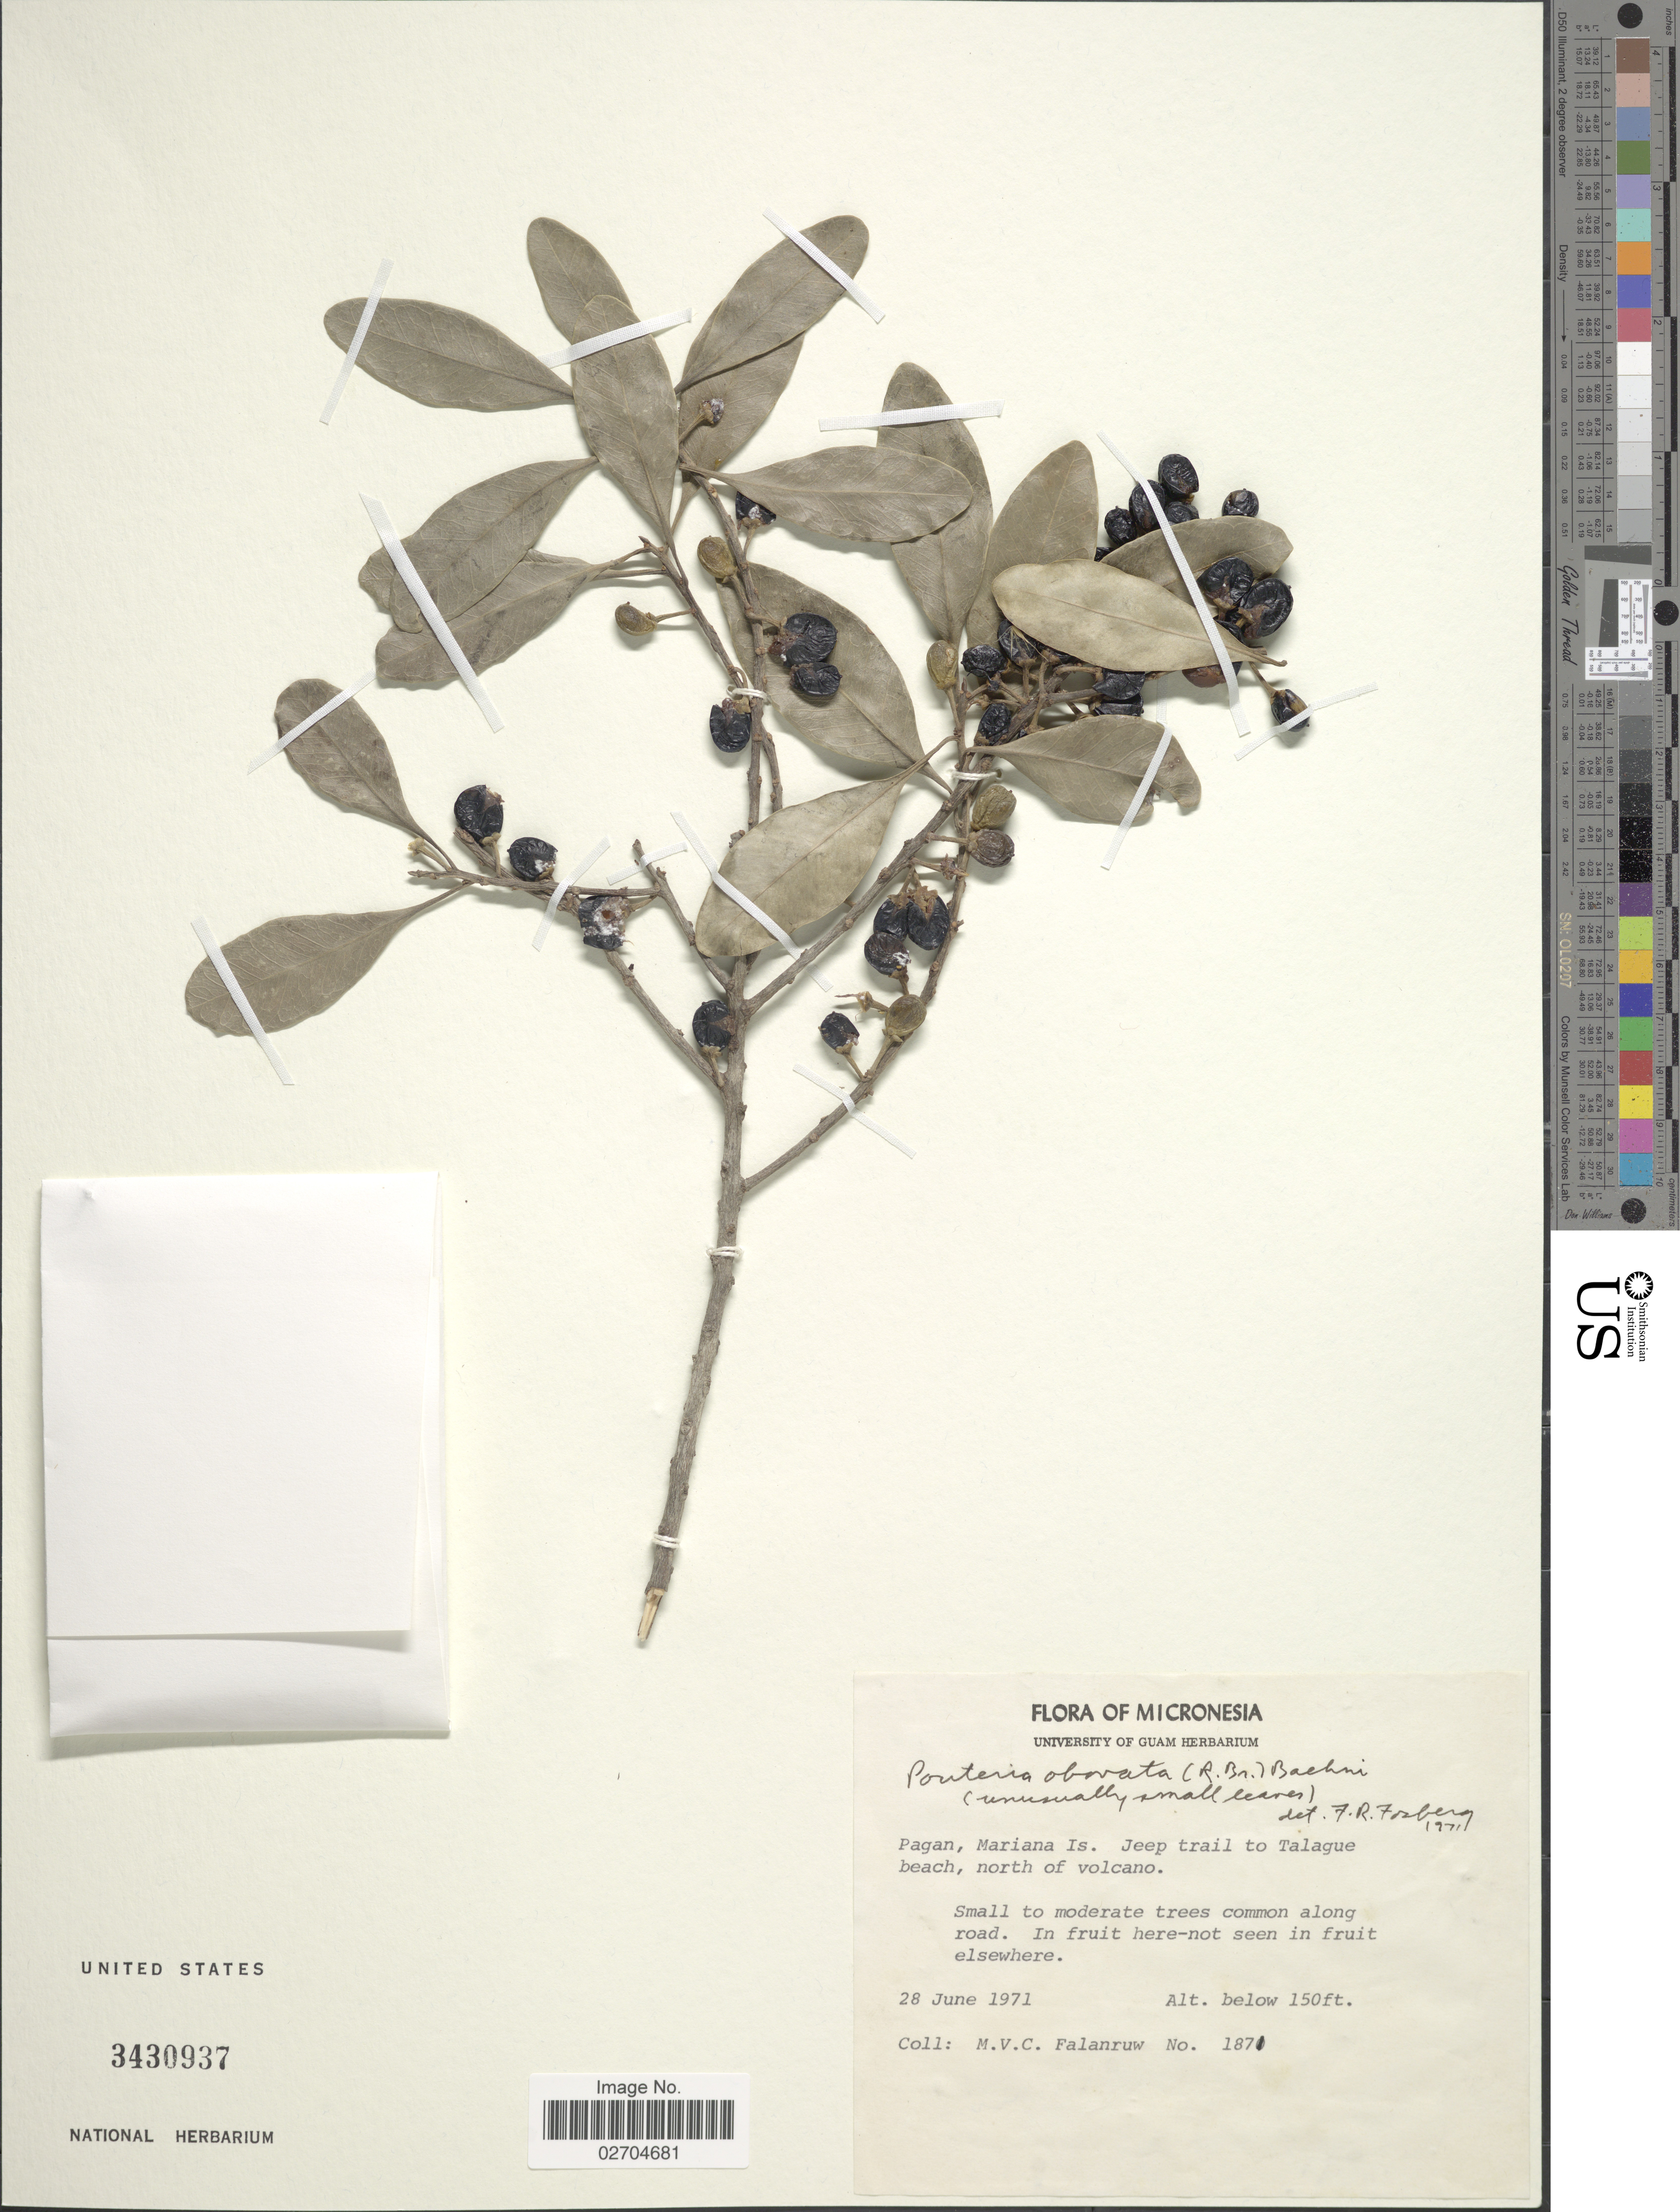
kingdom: Plantae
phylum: Tracheophyta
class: Magnoliopsida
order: Ericales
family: Sapotaceae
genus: Planchonella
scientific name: Planchonella obovata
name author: (R. Br.) Pierre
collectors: M. V. Falanruw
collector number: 1871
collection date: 1971-06-28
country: Northern Mariana Islands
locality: Micronesia. Mariana Is. Jeep Trail to Talague beach, north of volcano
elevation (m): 46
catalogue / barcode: US 3430937